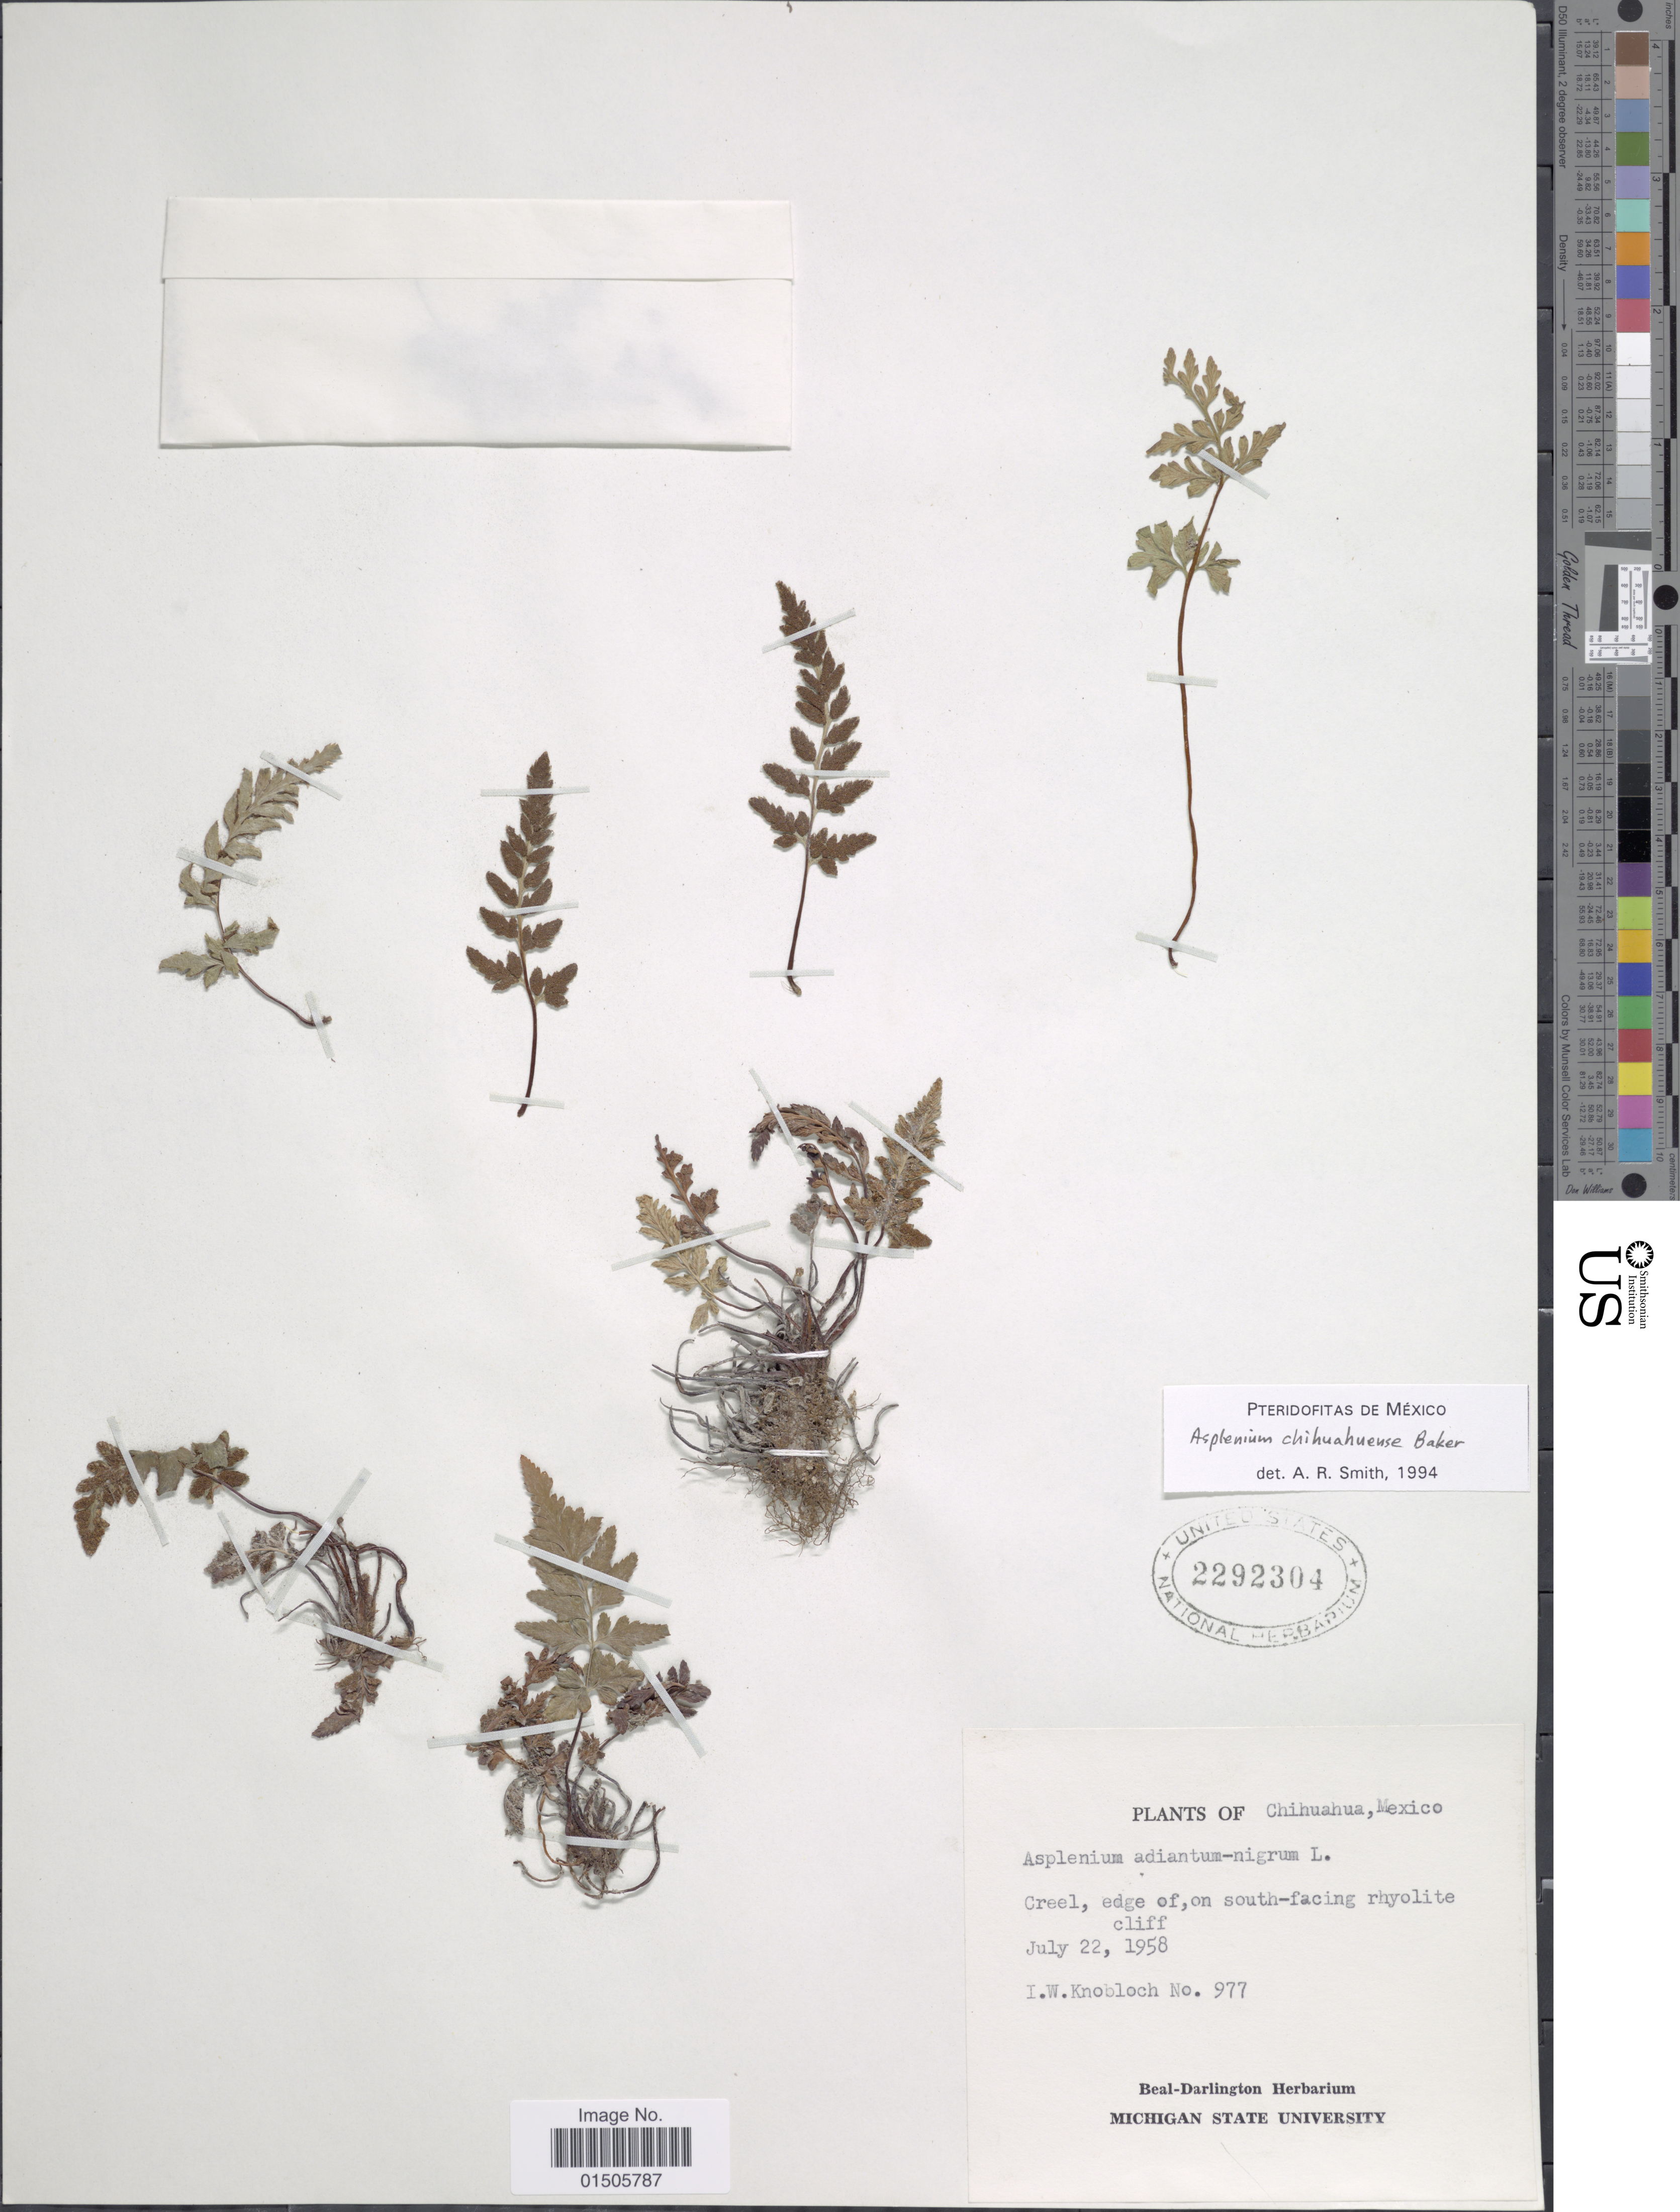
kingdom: Plantae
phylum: Tracheophyta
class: Polypodiopsida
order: Polypodiales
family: Aspleniaceae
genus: Asplenium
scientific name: Asplenium chihuahuense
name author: Baker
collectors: I. W. Knobloch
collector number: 977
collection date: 1959-07-22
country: Mexico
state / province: Chihuahua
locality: Creel, edge of, on south facing rhyolite cliff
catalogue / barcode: US 2292304